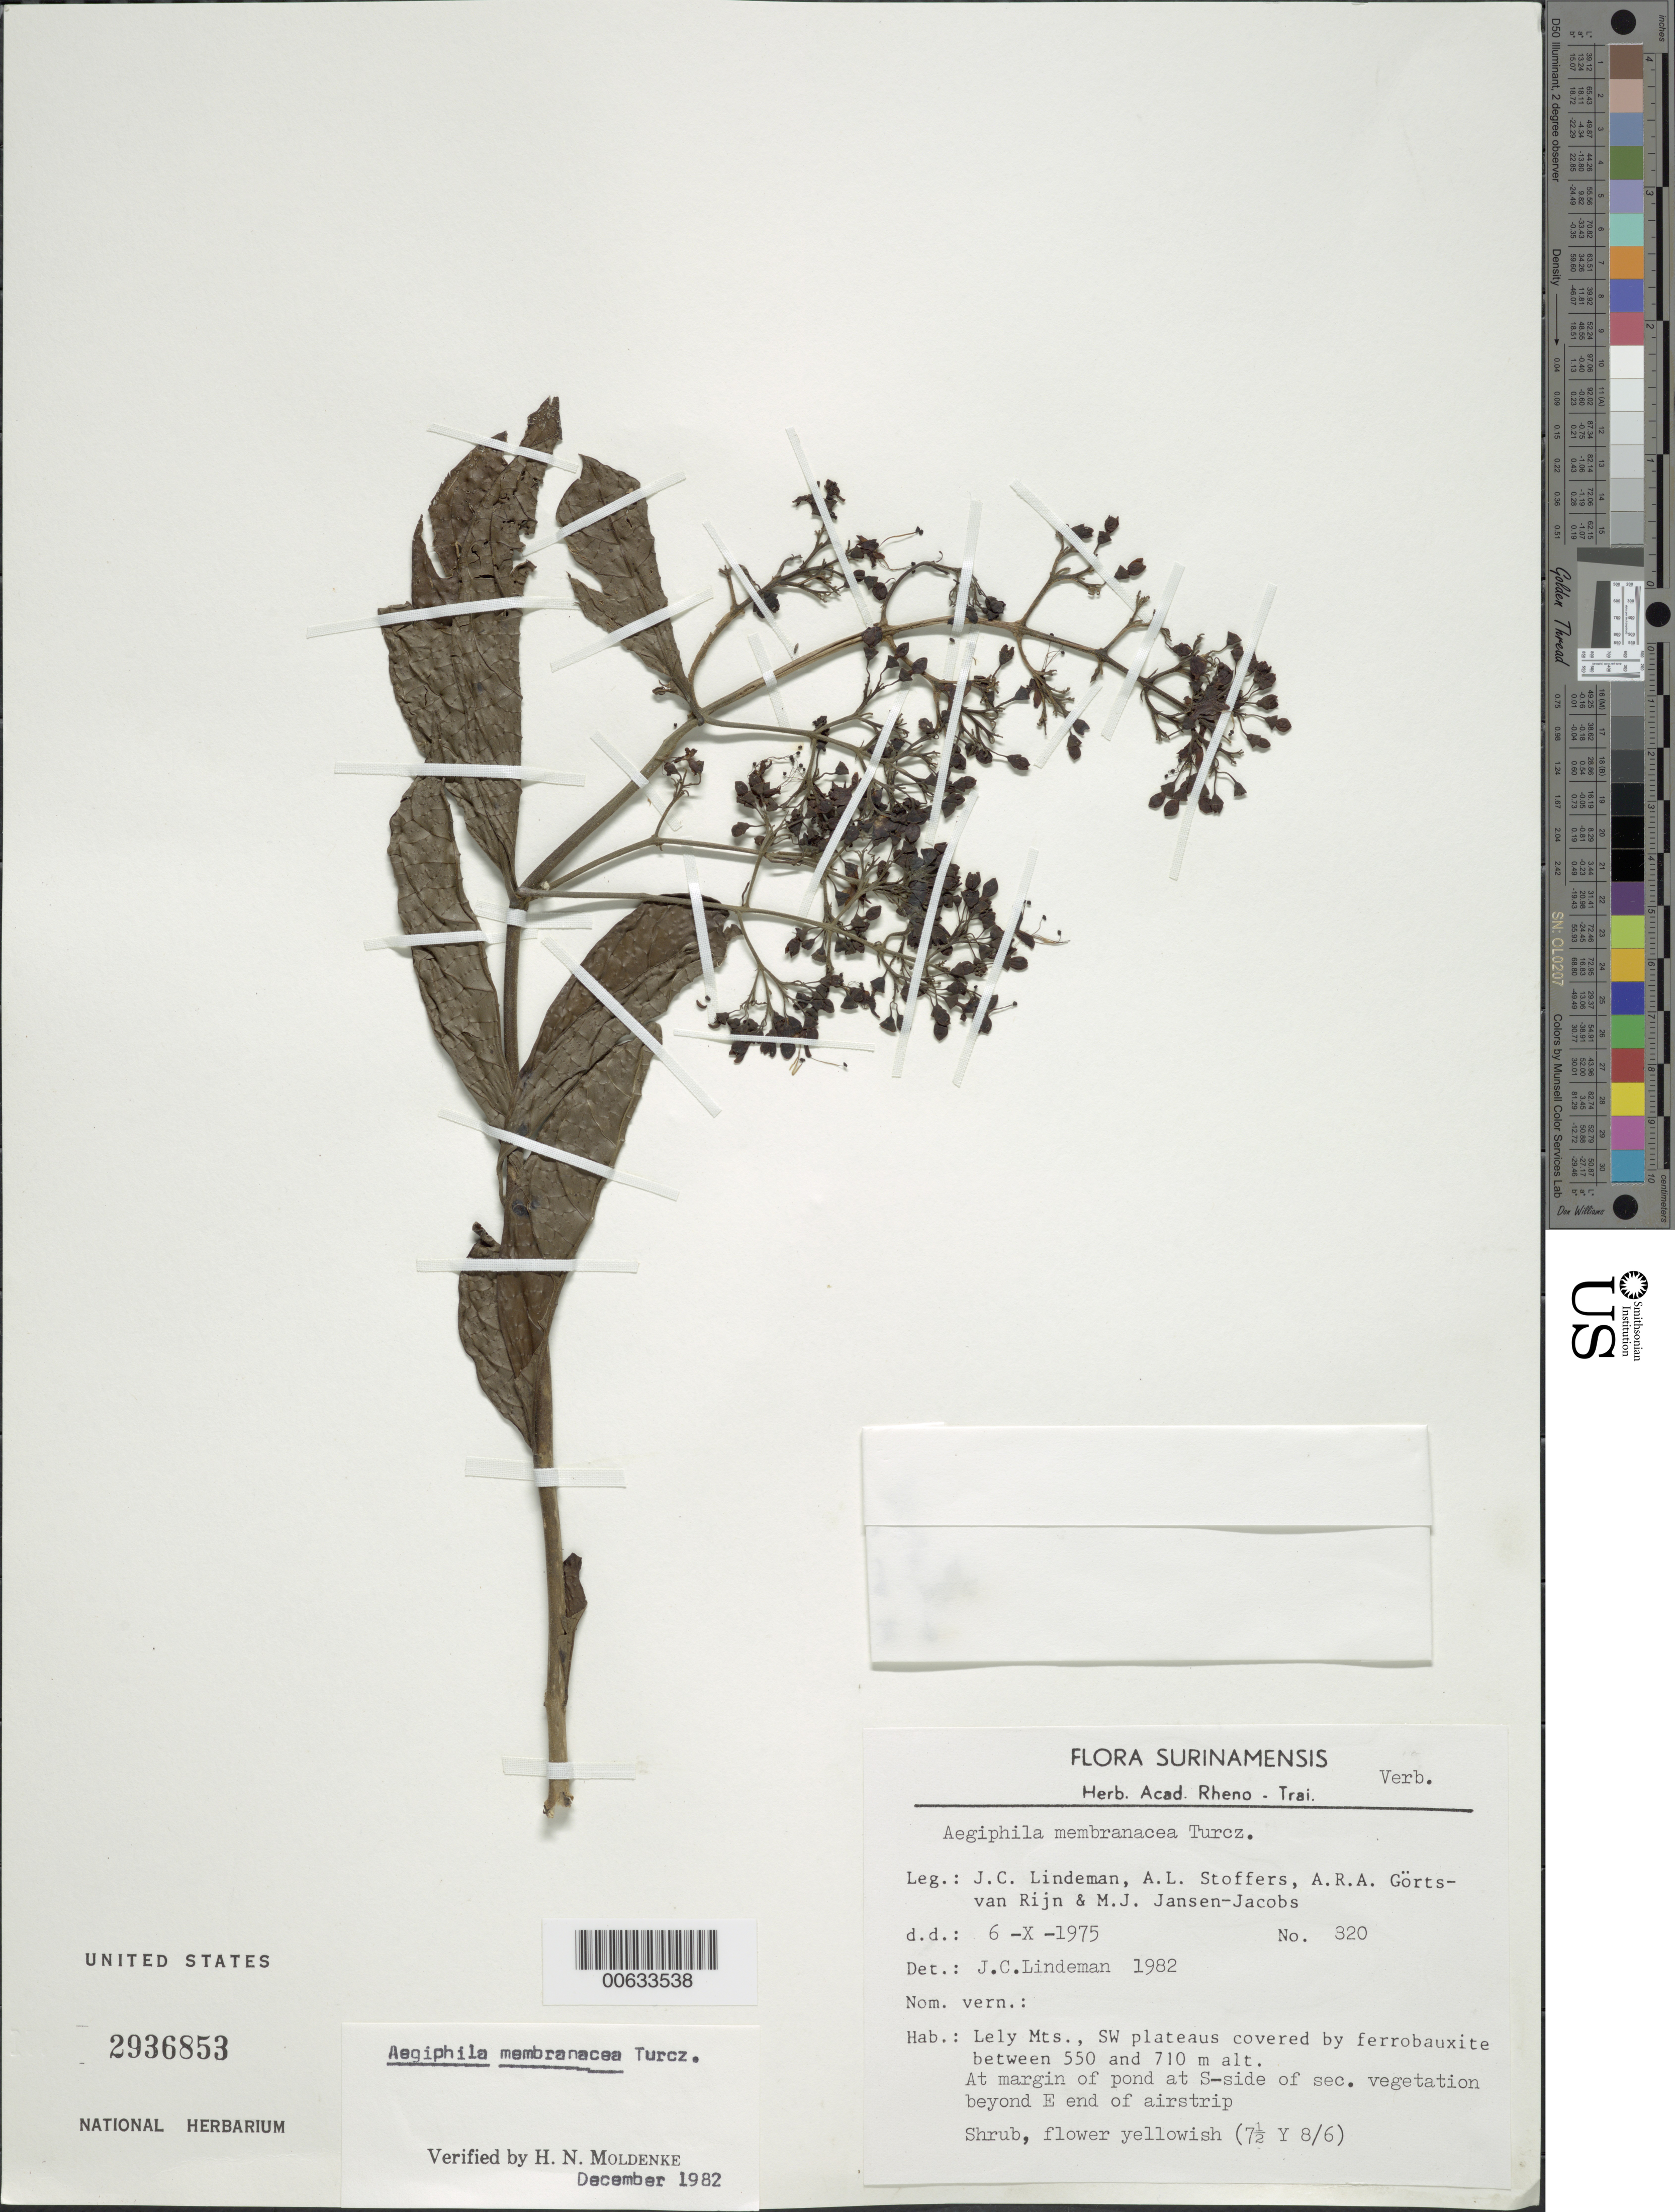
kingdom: Plantae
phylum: Tracheophyta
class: Magnoliopsida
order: Lamiales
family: Lamiaceae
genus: Aegiphila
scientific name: Aegiphila membranacea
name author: Turcz.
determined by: Moldenke, H. N.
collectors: J. C. Lindeman, A. Stoffers, A. .R. A. Görts-van Rijn & M. J. Jansen-Jacobs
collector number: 75 820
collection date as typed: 6-Oct-75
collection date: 1975-10-06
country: Suriname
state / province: Marowijne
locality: Lely Mts., SW plateaus, beyond E end of airstrip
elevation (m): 550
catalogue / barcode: US 2936853